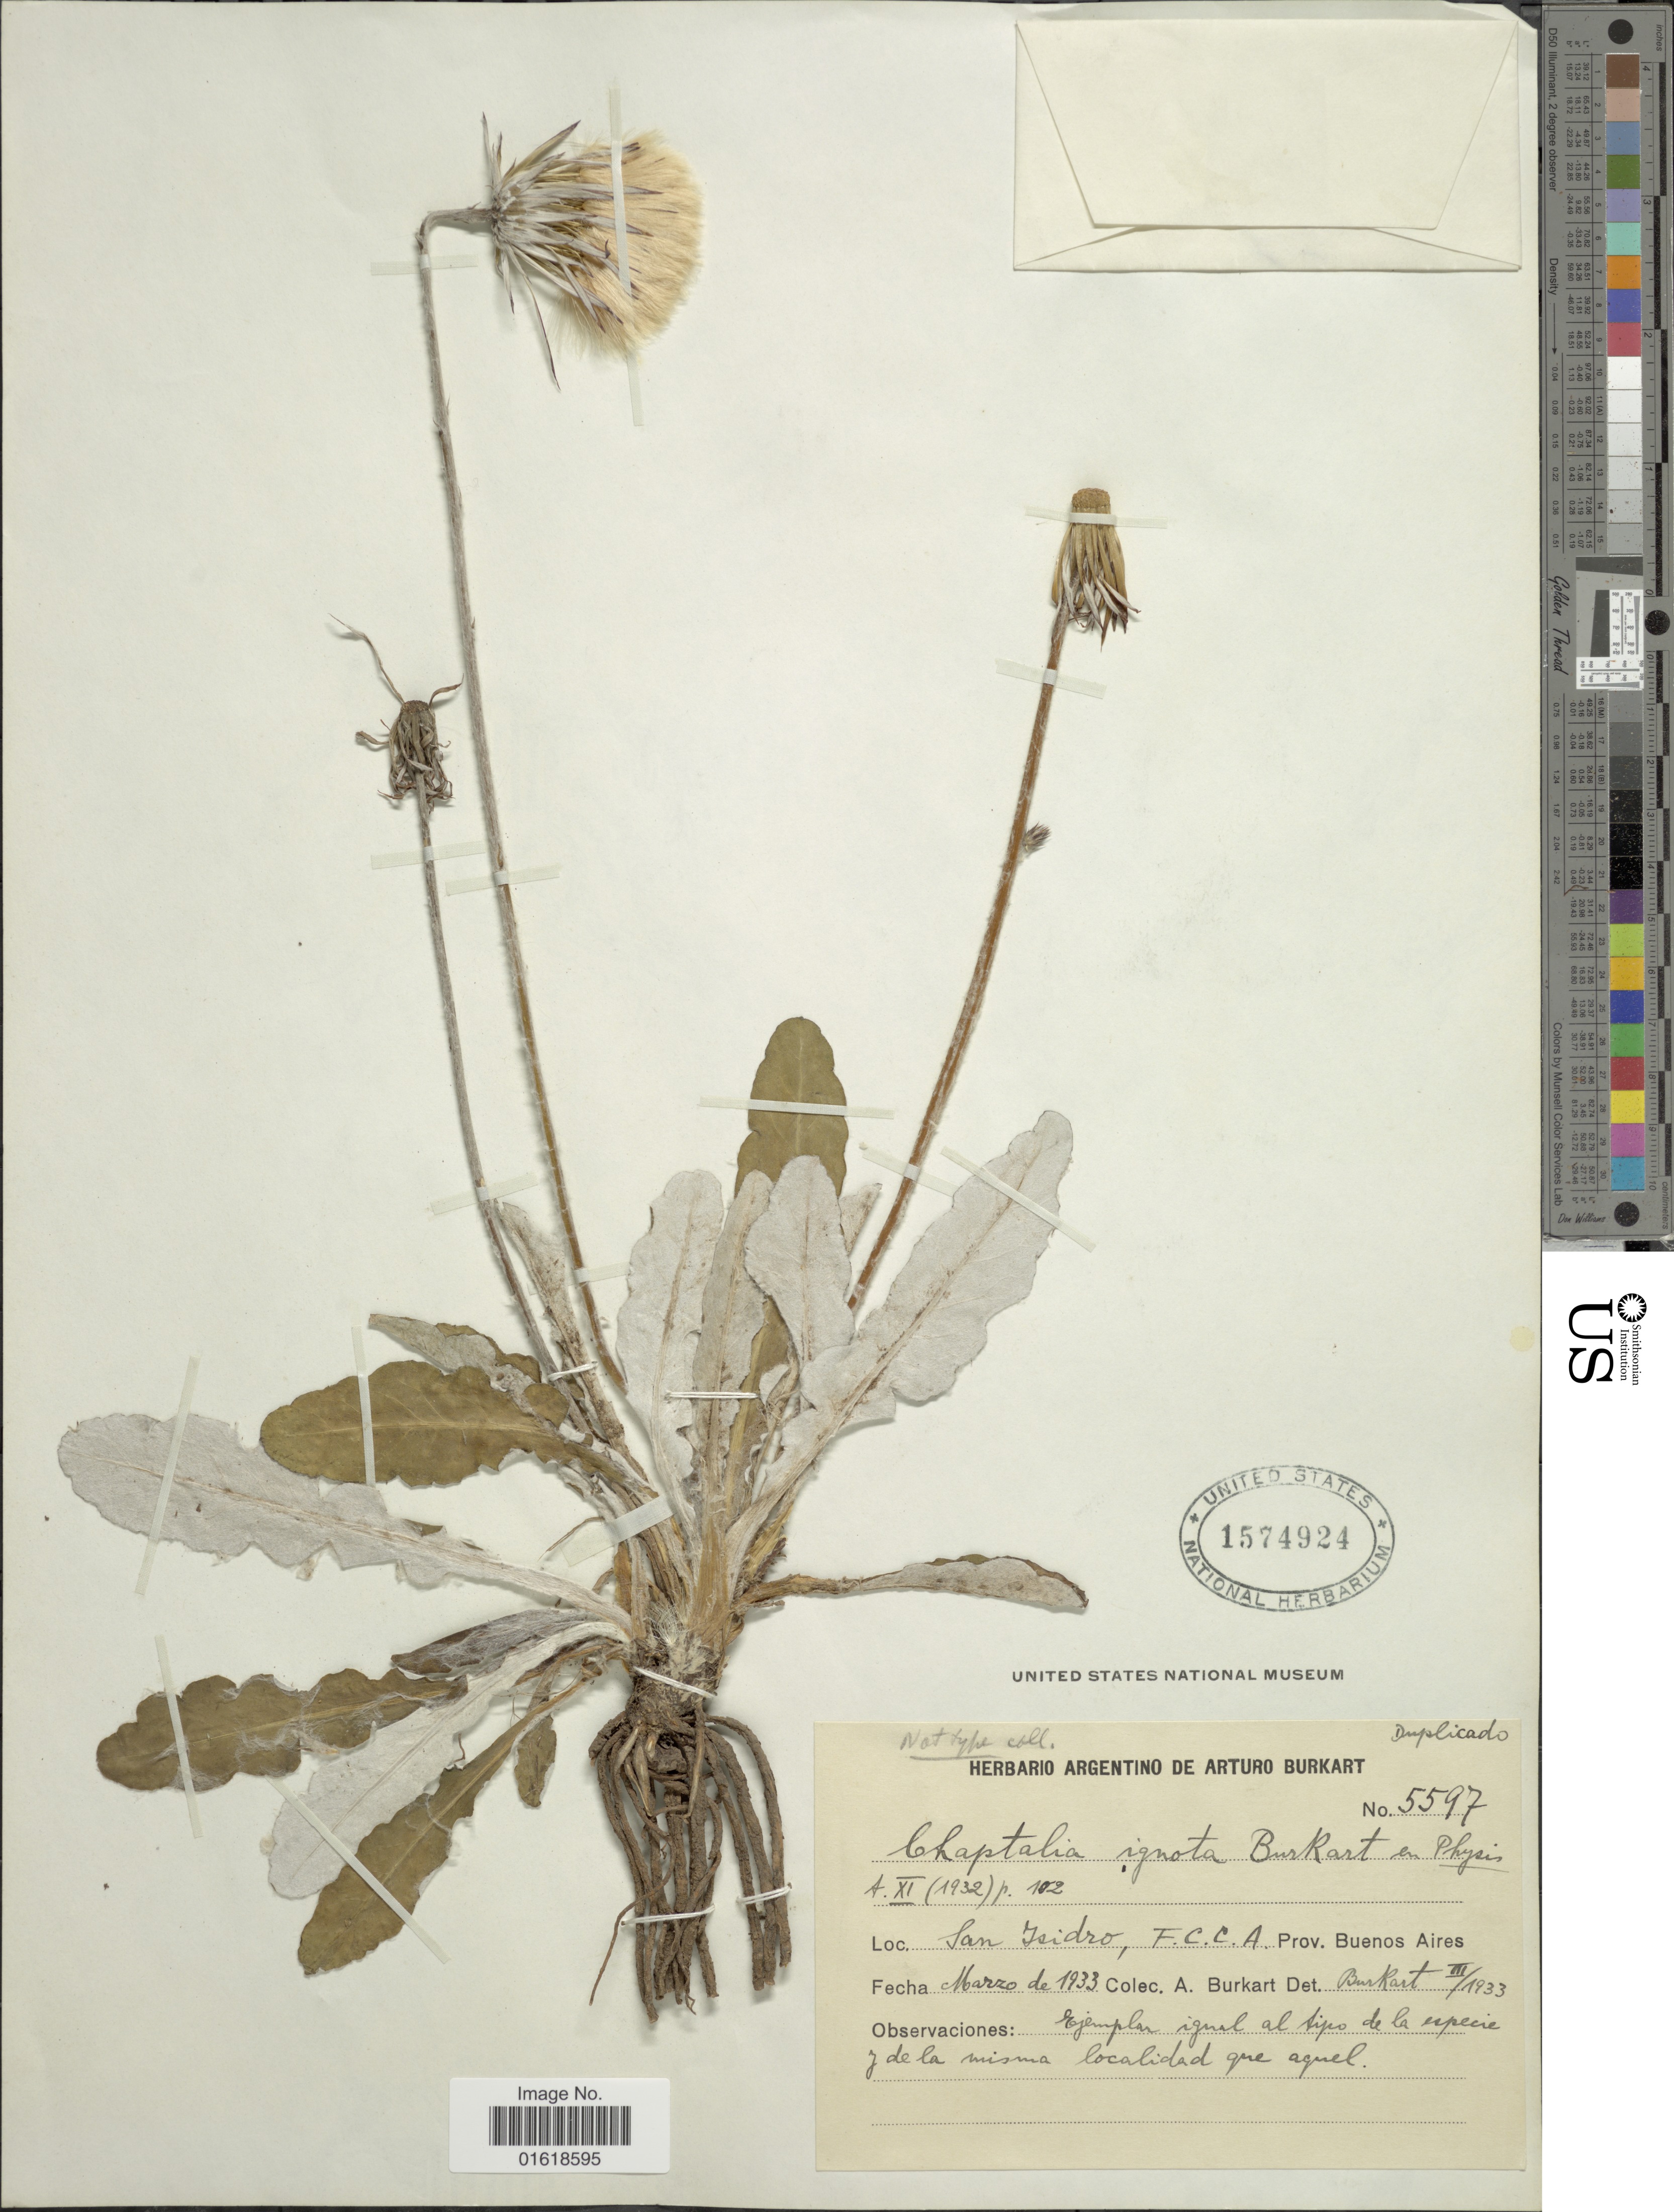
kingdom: Plantae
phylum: Tracheophyta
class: Magnoliopsida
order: Asterales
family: Asteraceae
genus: Chaptalia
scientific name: Chaptalia ignota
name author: Burkart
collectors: A. E. Burkart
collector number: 5597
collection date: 1933-03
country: Argentina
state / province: Buenos Aires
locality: San Isidro, F.C.C.A. Prov. Buenos Aires.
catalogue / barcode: US 1574924